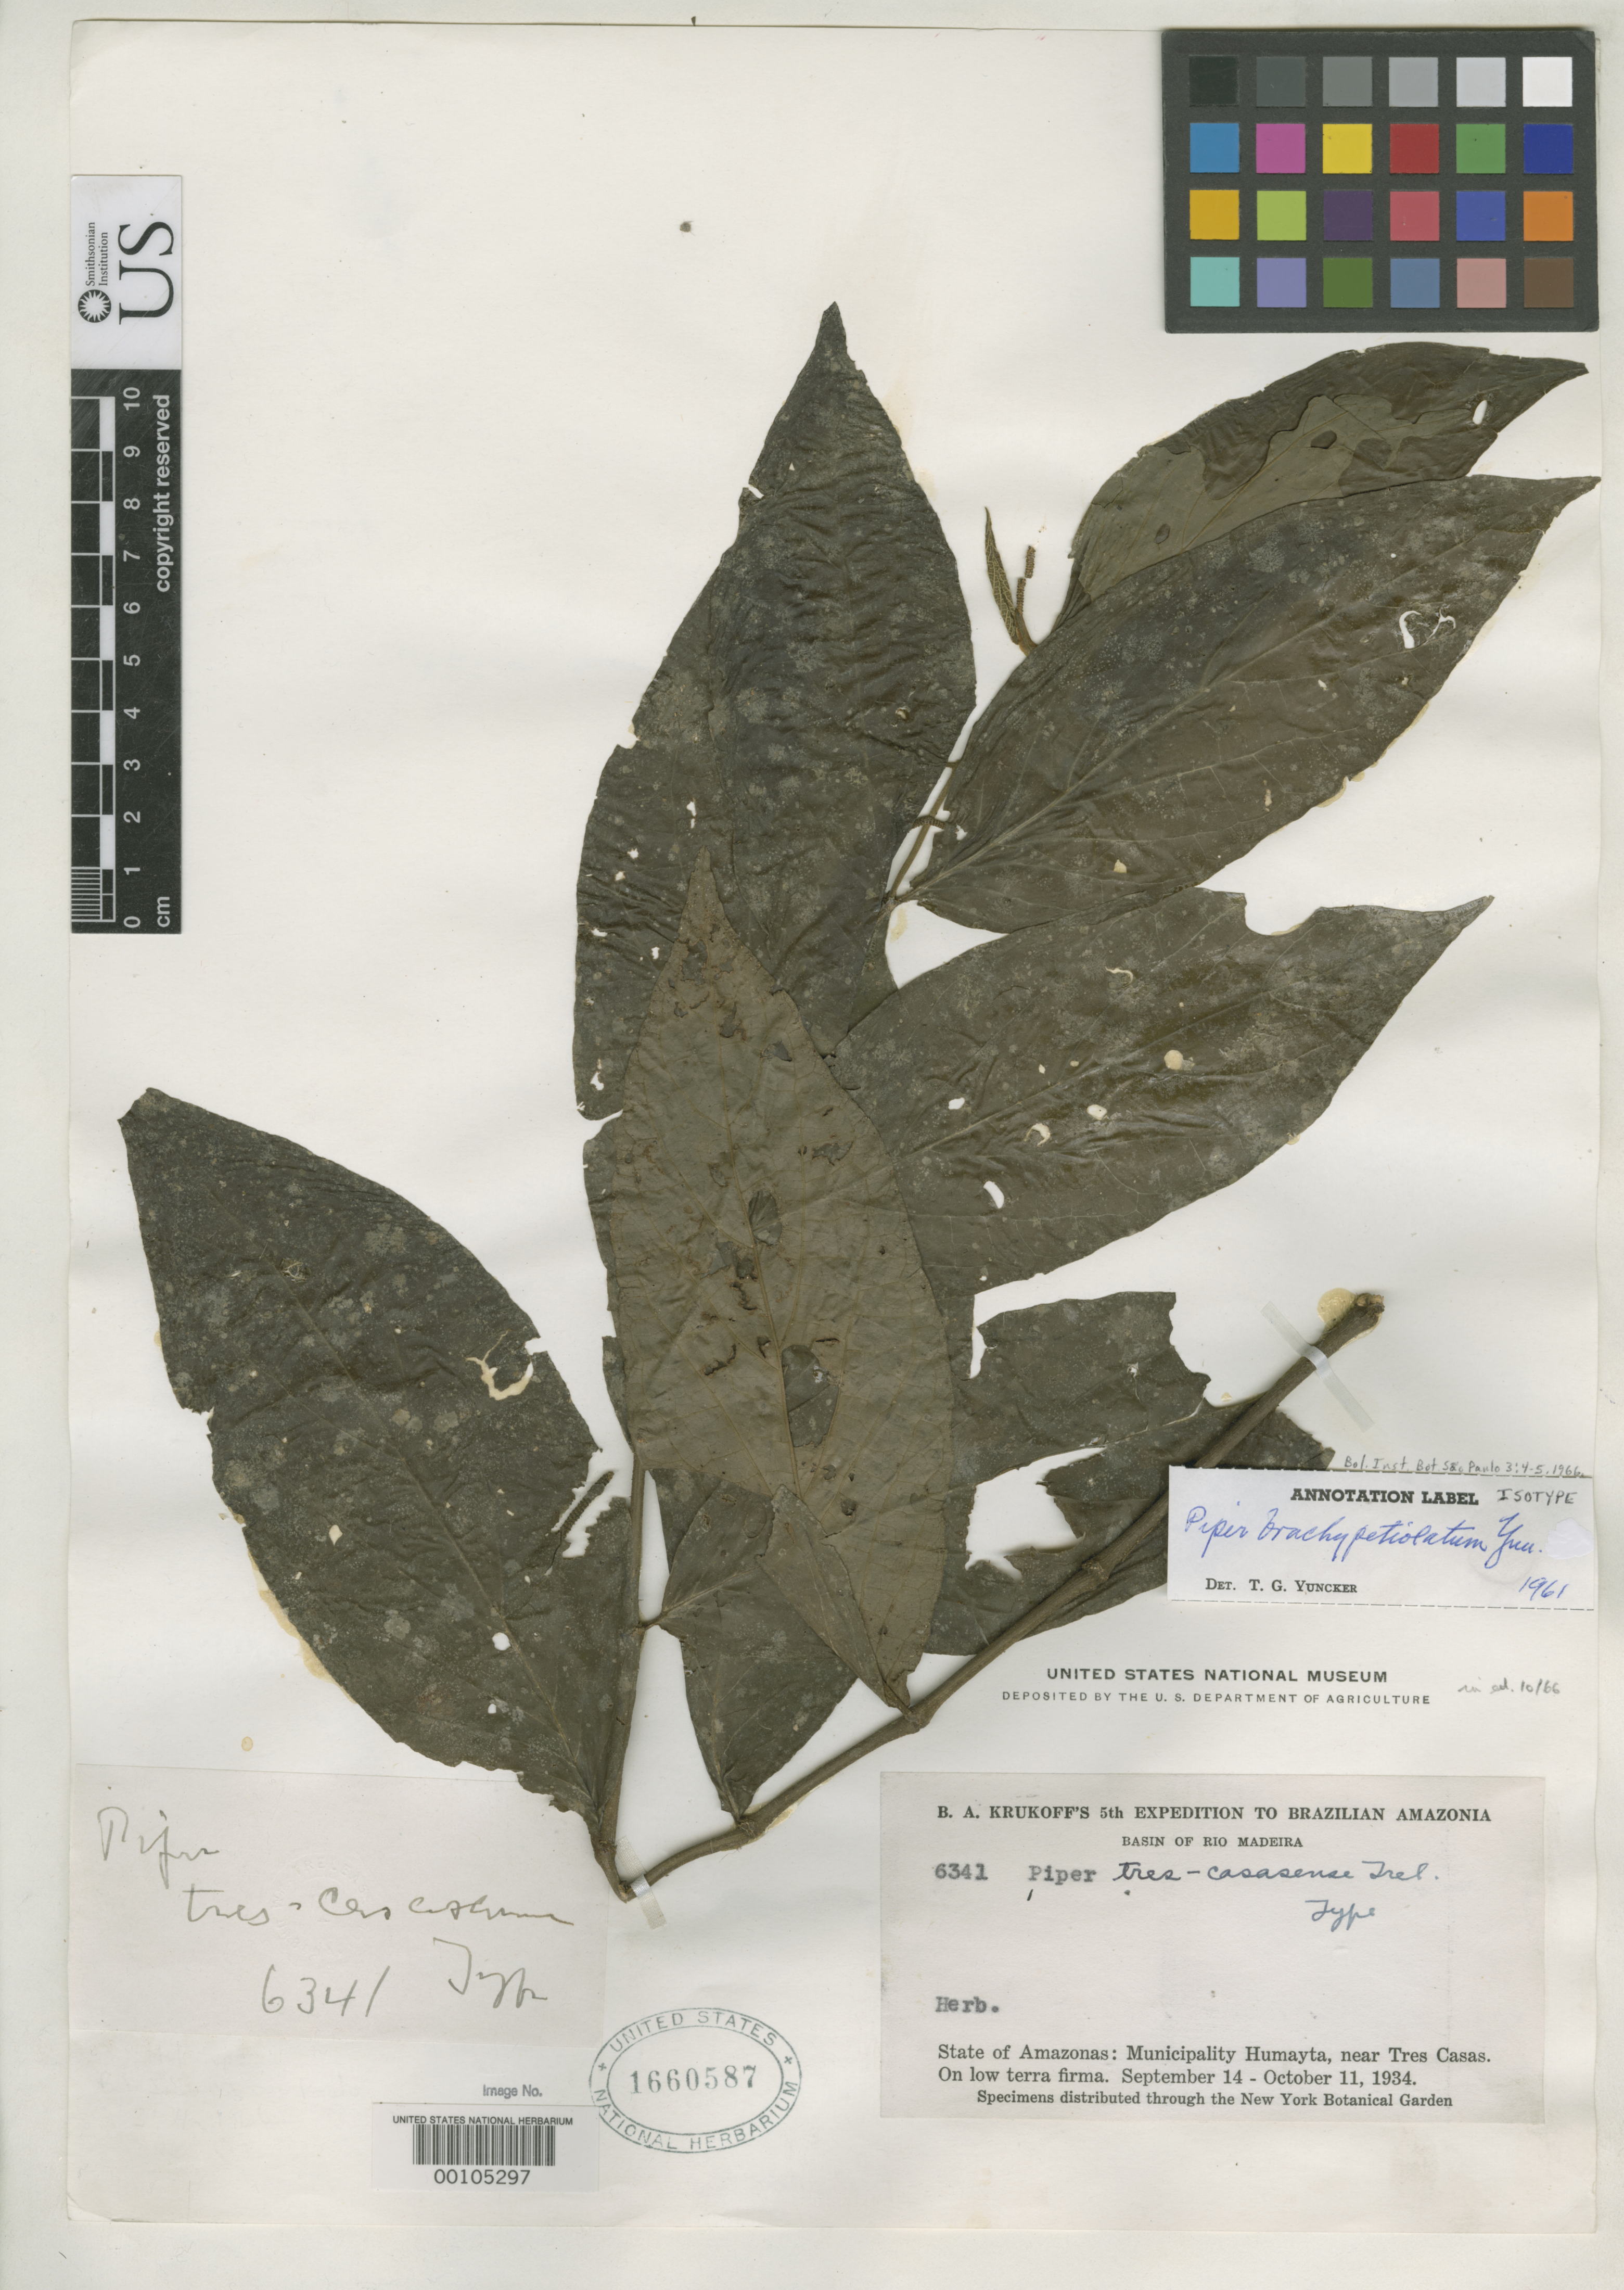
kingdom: Plantae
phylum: Tracheophyta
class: Magnoliopsida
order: Piperales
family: Piperaceae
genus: Piper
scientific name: Piper brachypetiolatum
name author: Yunck.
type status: Isotype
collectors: B. A. Krukoff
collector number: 6341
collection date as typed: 14 Sep 1934 to 11 Oct 1934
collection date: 1934-09-14/1934-10-11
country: Brazil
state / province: Amazonas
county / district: Humayta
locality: Near Tres Casas.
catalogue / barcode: US 1660587